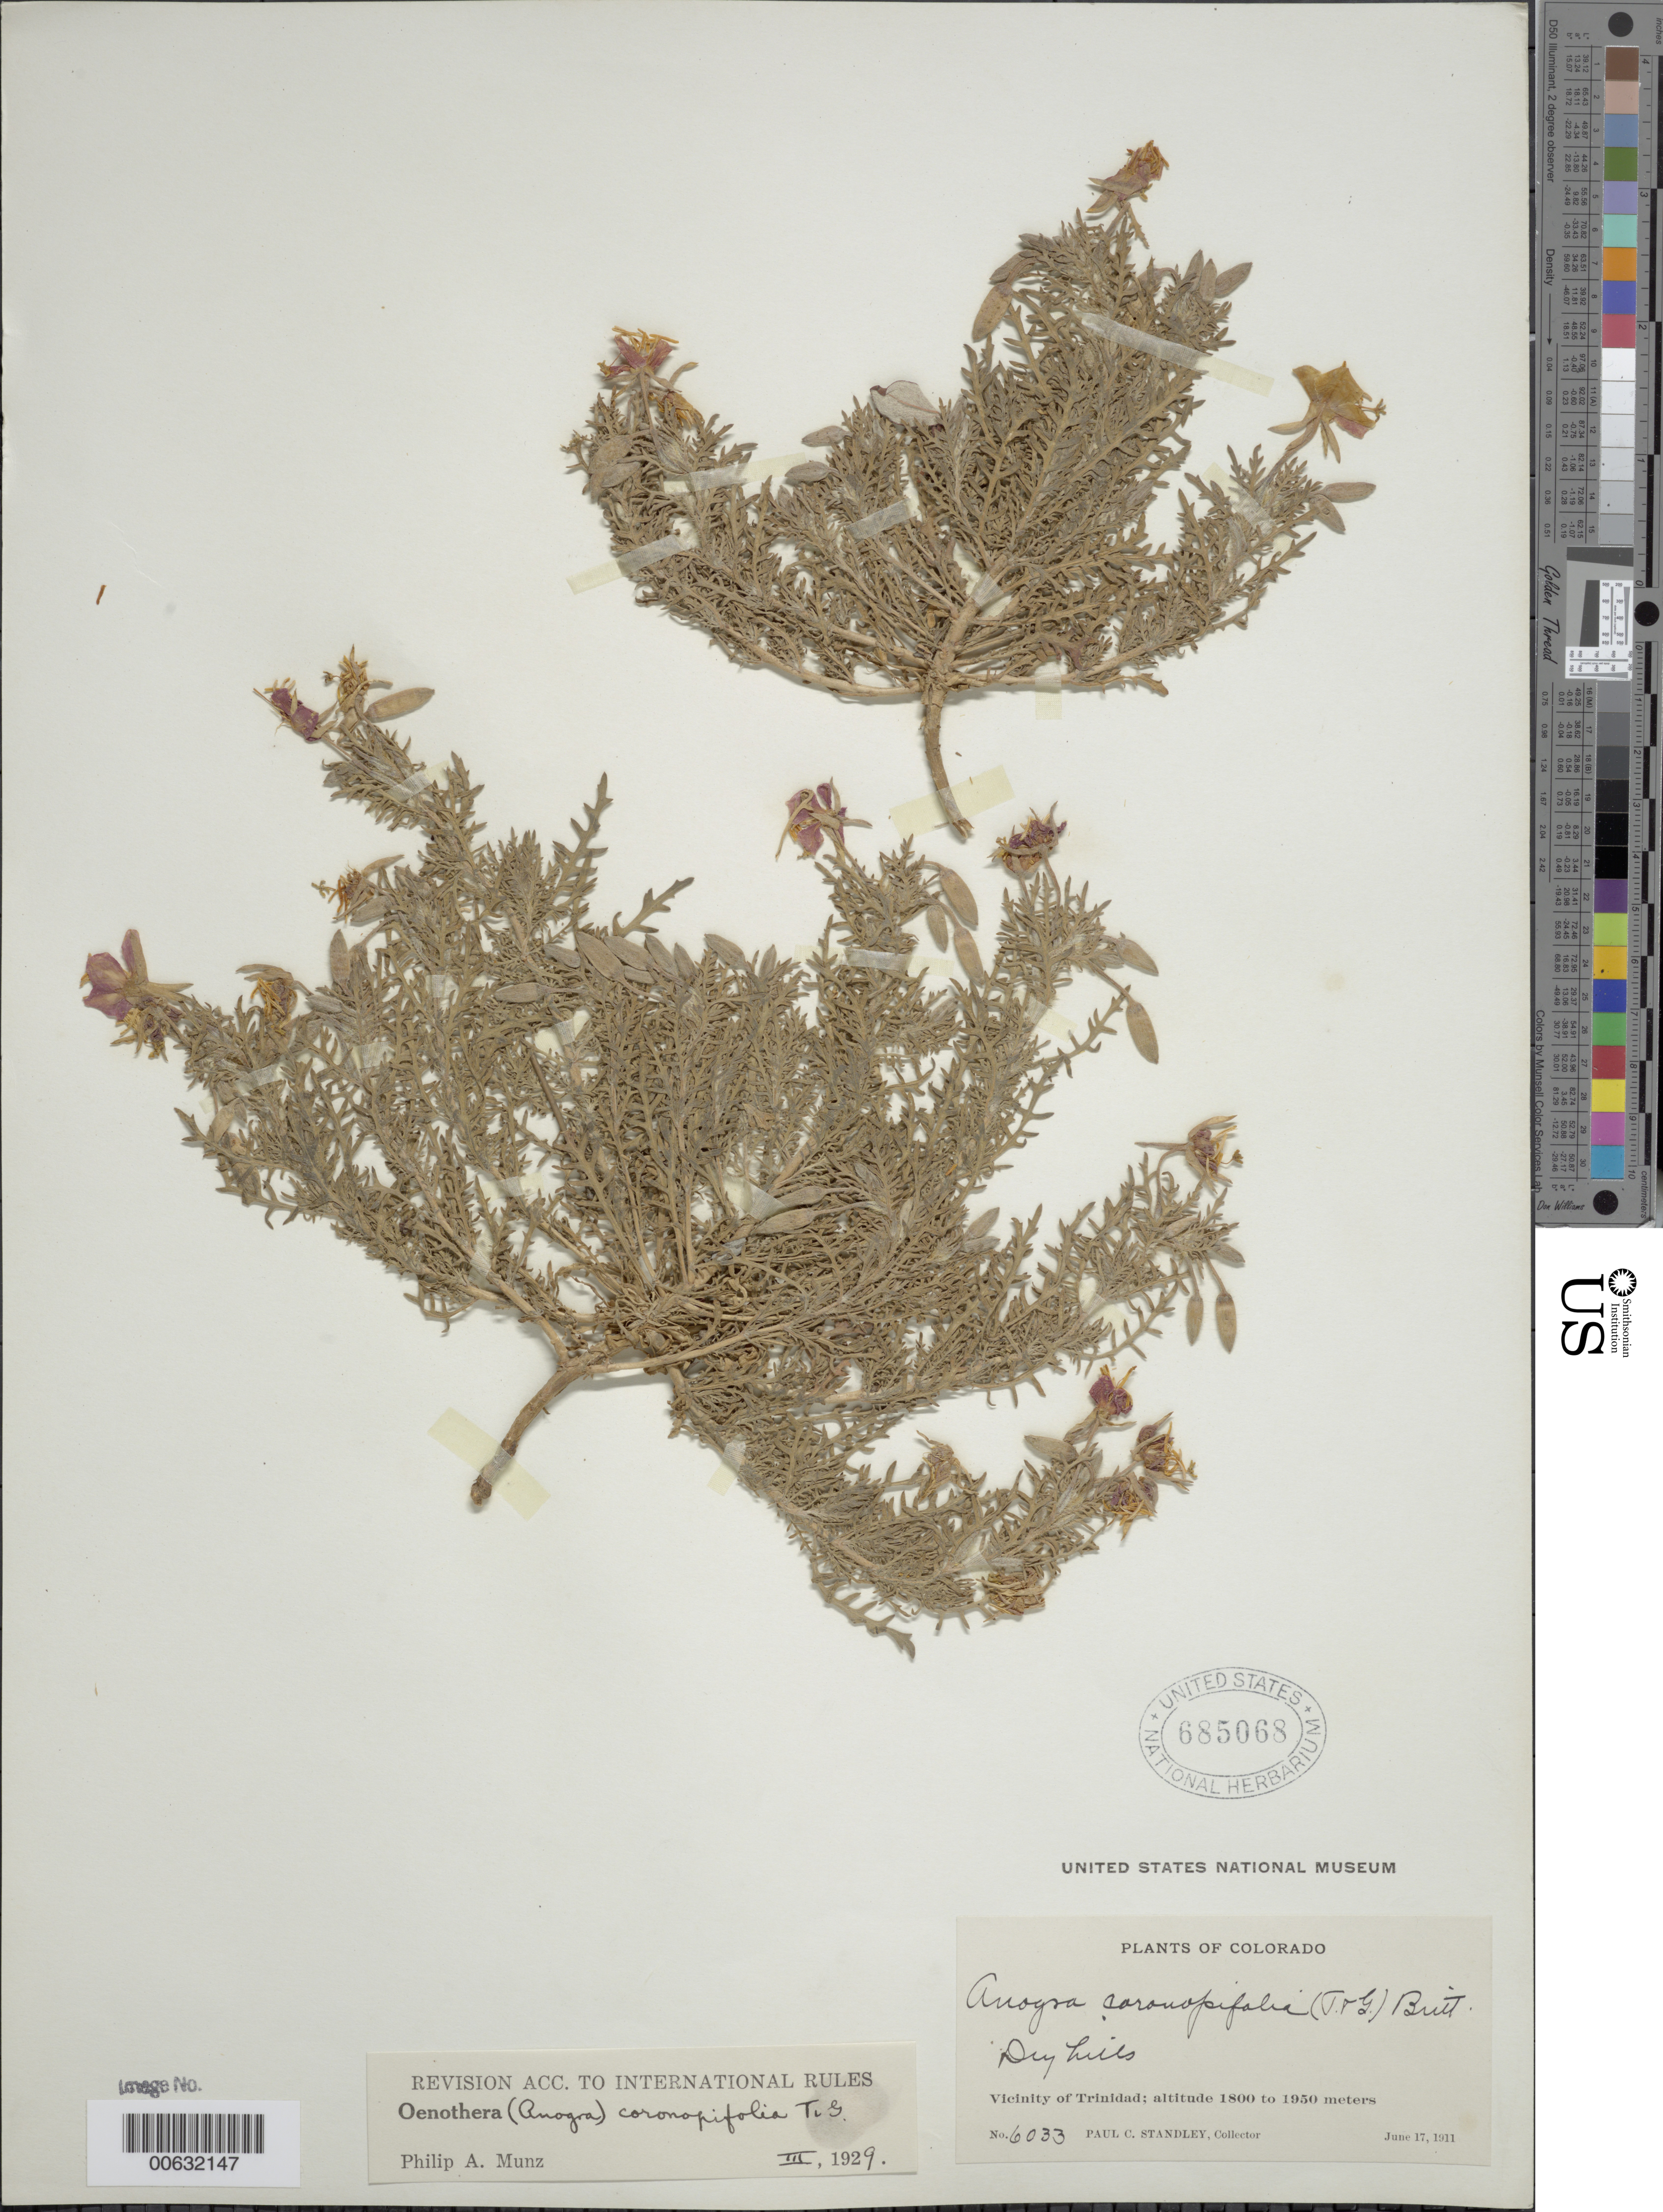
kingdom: Plantae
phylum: Tracheophyta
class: Magnoliopsida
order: Myrtales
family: Onagraceae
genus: Oenothera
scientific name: Oenothera coronopifolia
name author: Torr. & A. Gray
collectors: P. C. Standley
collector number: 6033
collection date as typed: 17 Jun 1911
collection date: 1911-06-17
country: United States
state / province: Colorado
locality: Trinidad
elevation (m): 1800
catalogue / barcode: US 685068